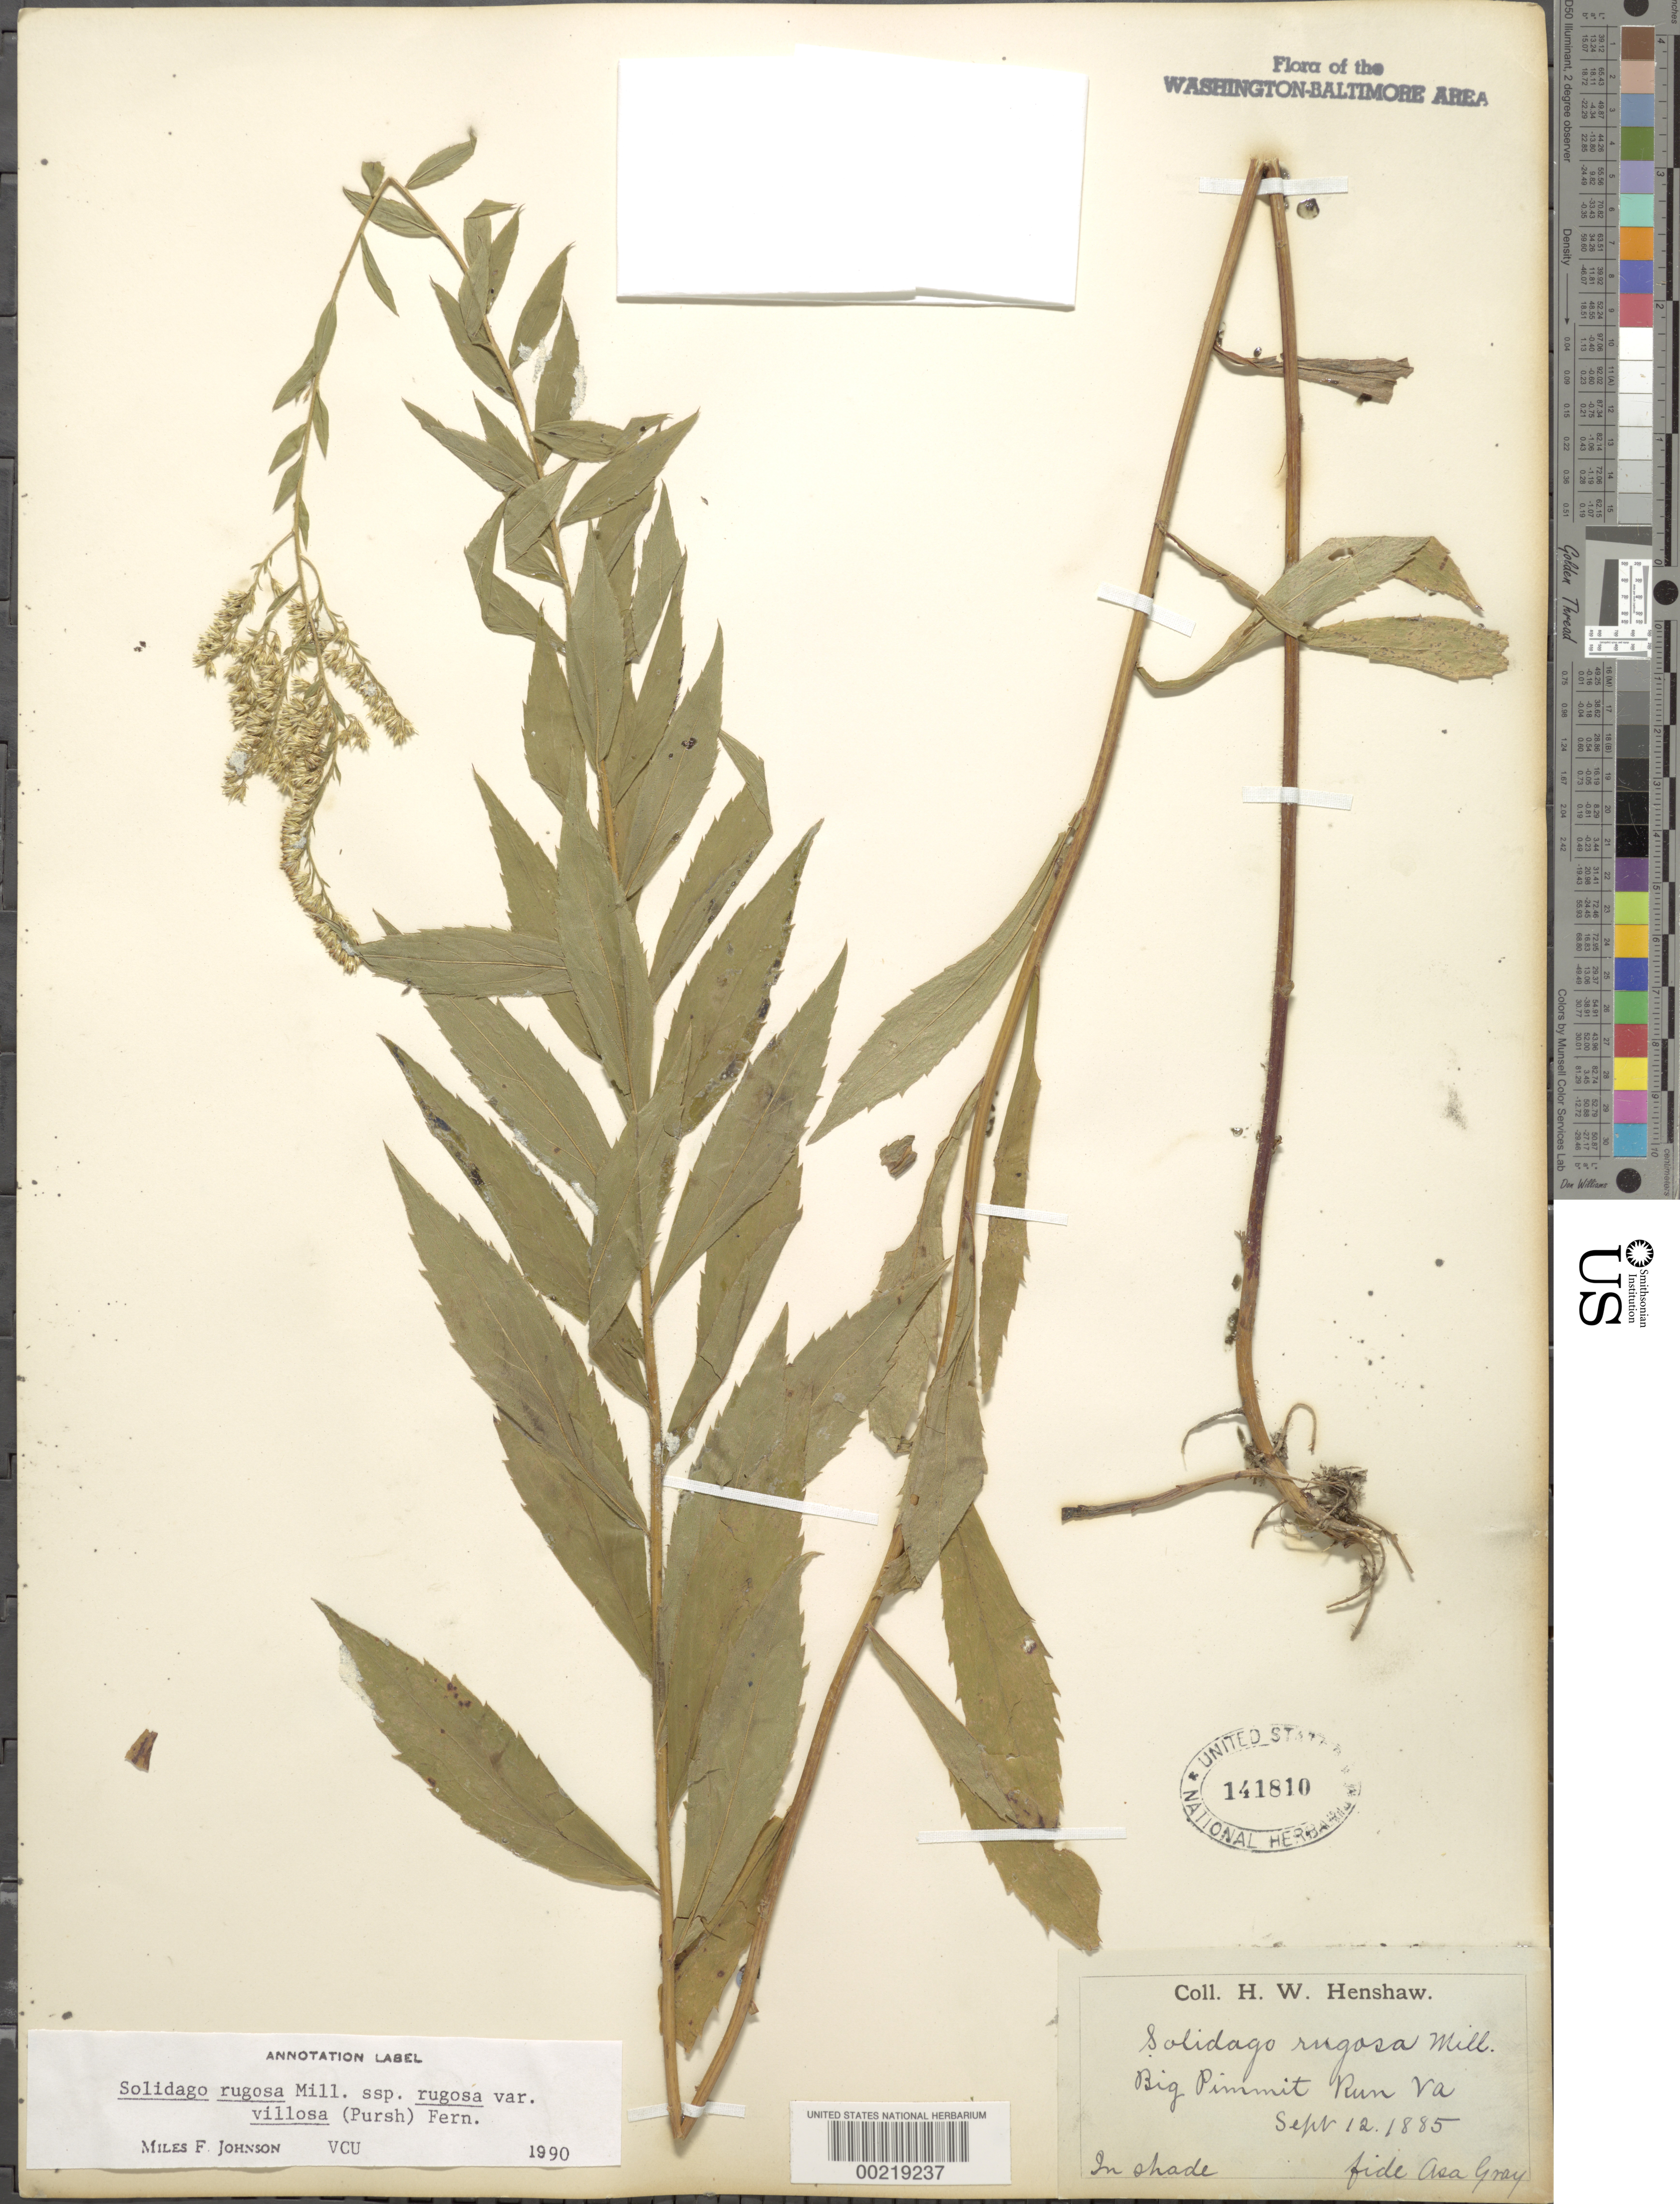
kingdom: Plantae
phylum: Tracheophyta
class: Magnoliopsida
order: Asterales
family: Asteraceae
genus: Solidago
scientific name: Solidago rugosa var. villosa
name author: Mill.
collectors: H. Henshaw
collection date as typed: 12 Sep 1885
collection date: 1885-09-12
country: United States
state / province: Virginia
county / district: Fairfax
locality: Big Pimmitt Run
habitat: Shade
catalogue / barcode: US 141810